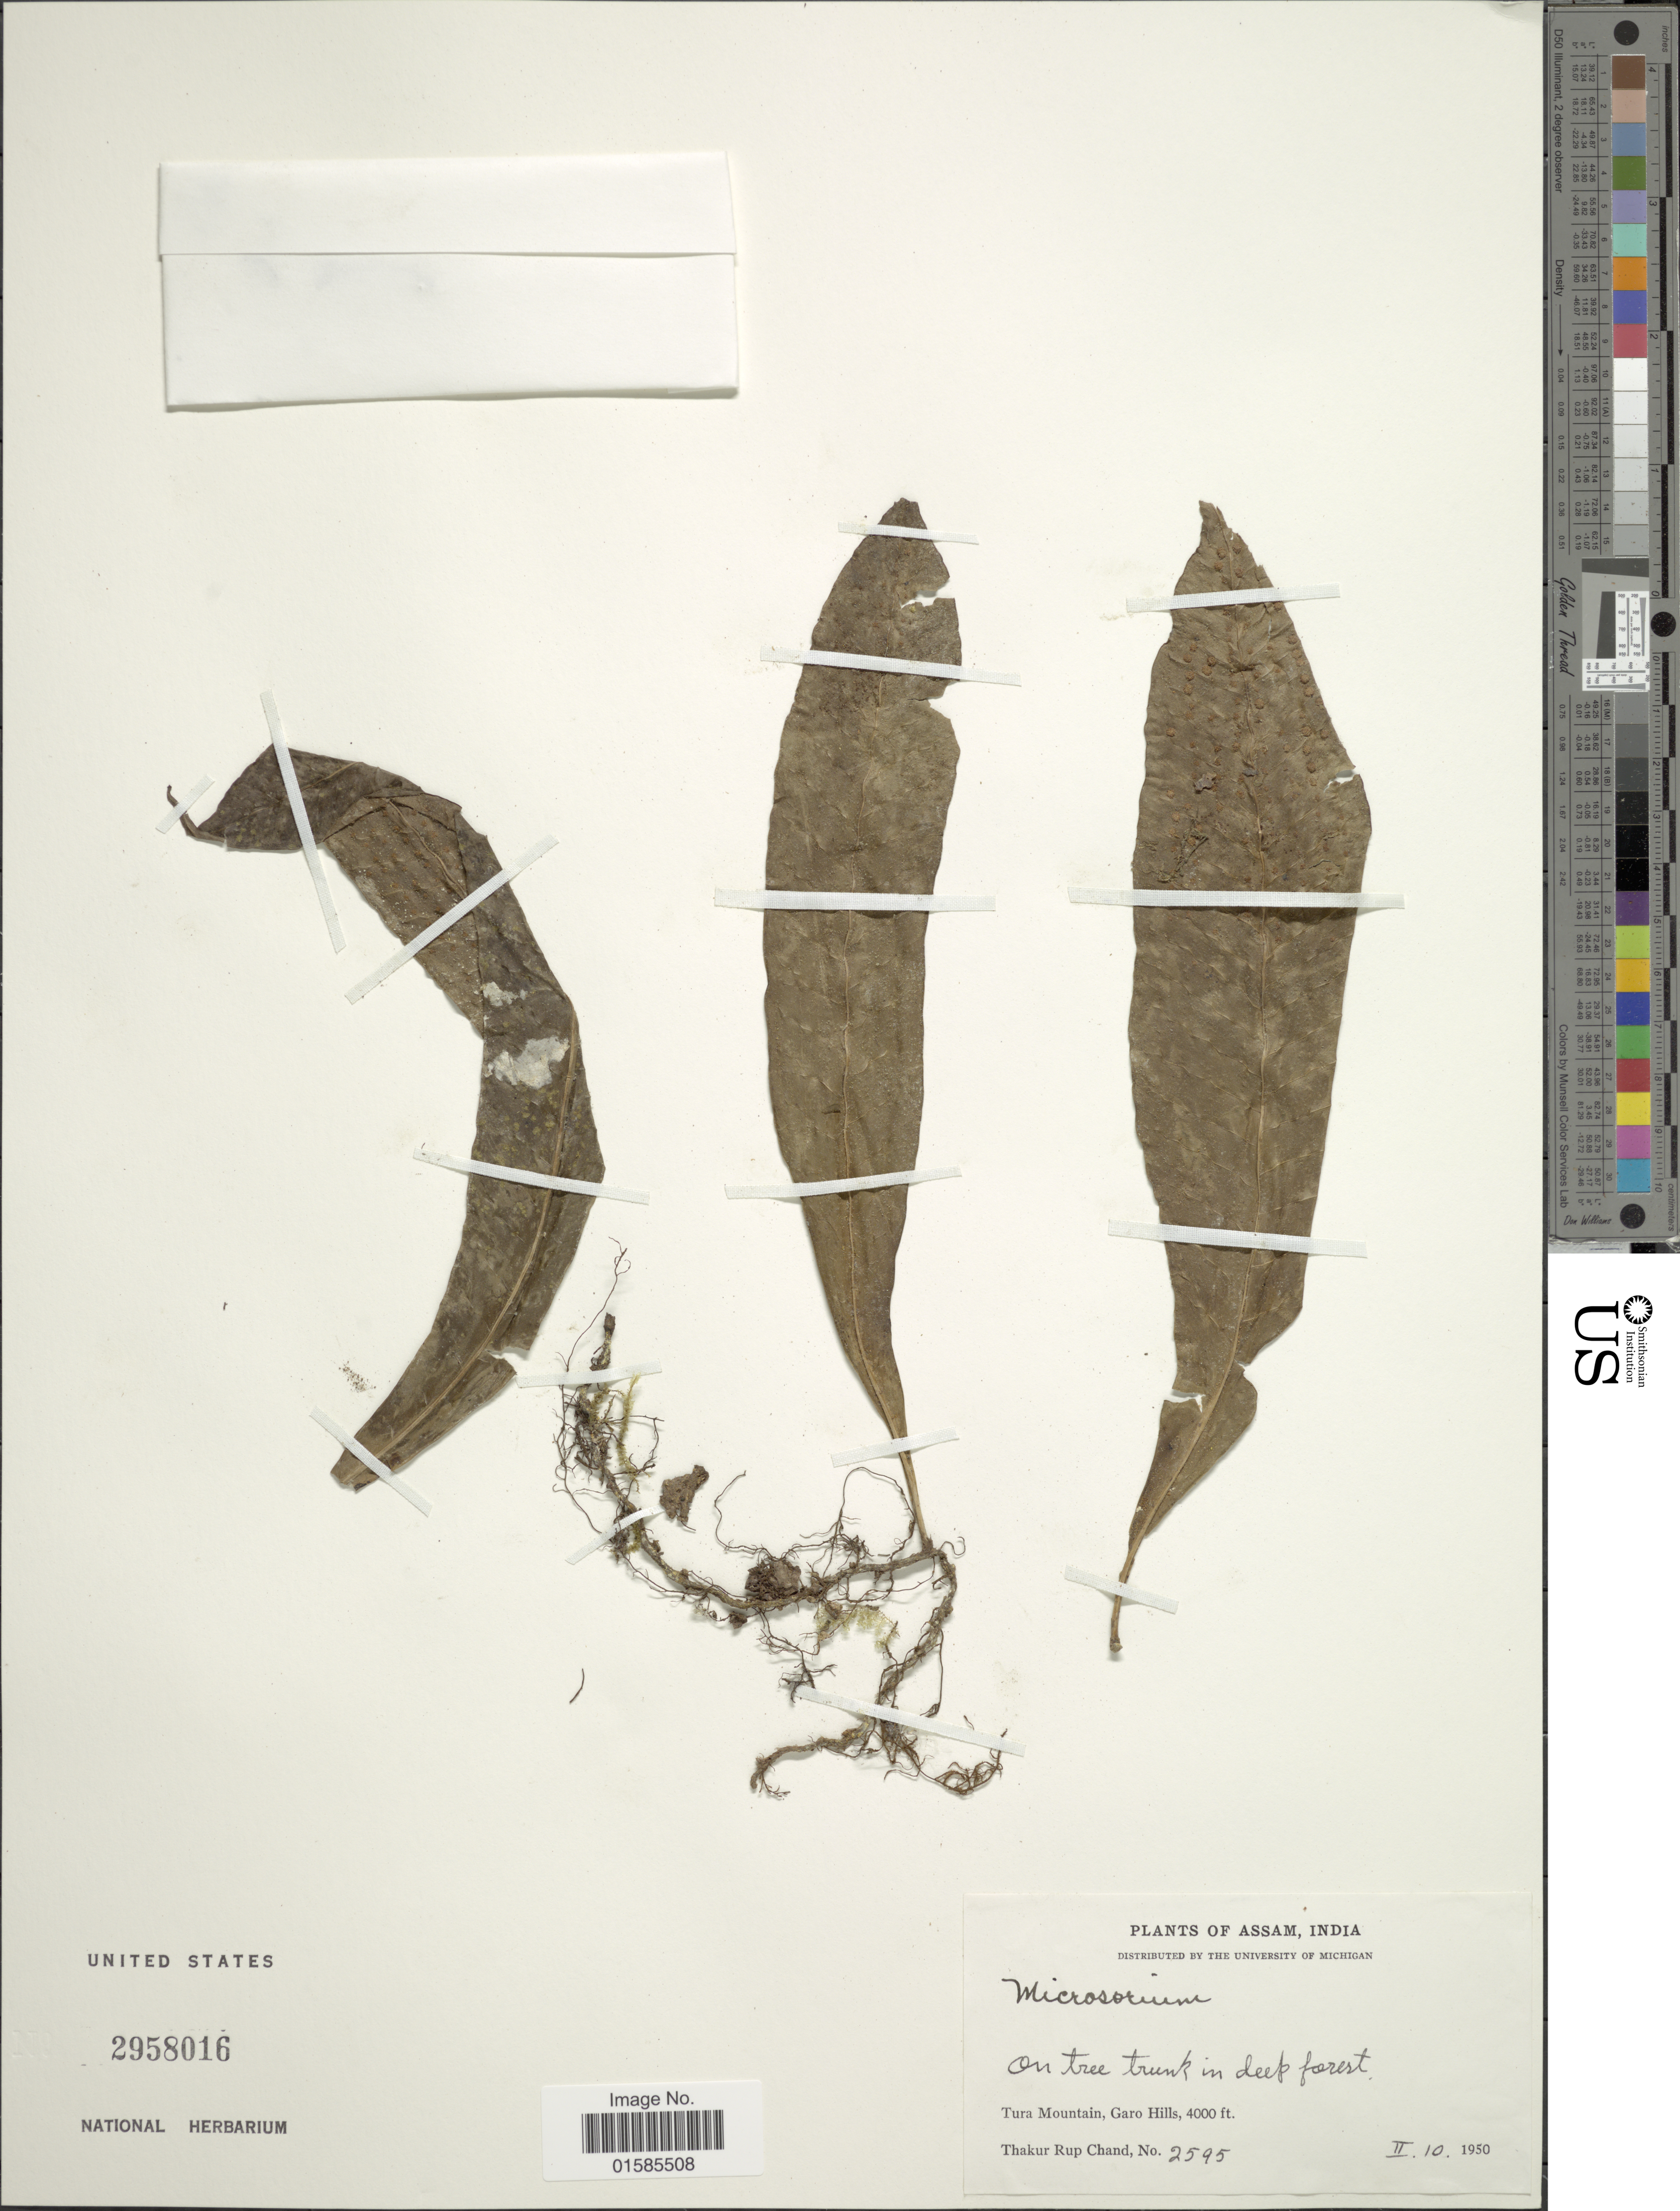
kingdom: Plantae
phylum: Tracheophyta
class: Polypodiopsida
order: Polypodiales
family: Polypodiaceae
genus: Leptochilus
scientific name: Leptochilus sp.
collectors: T. R. Chand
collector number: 2595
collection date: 1950-02-10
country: India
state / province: Meghalaya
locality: Assam, India, Tura Mountain, Garo Hills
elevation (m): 1219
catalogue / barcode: US 2958016